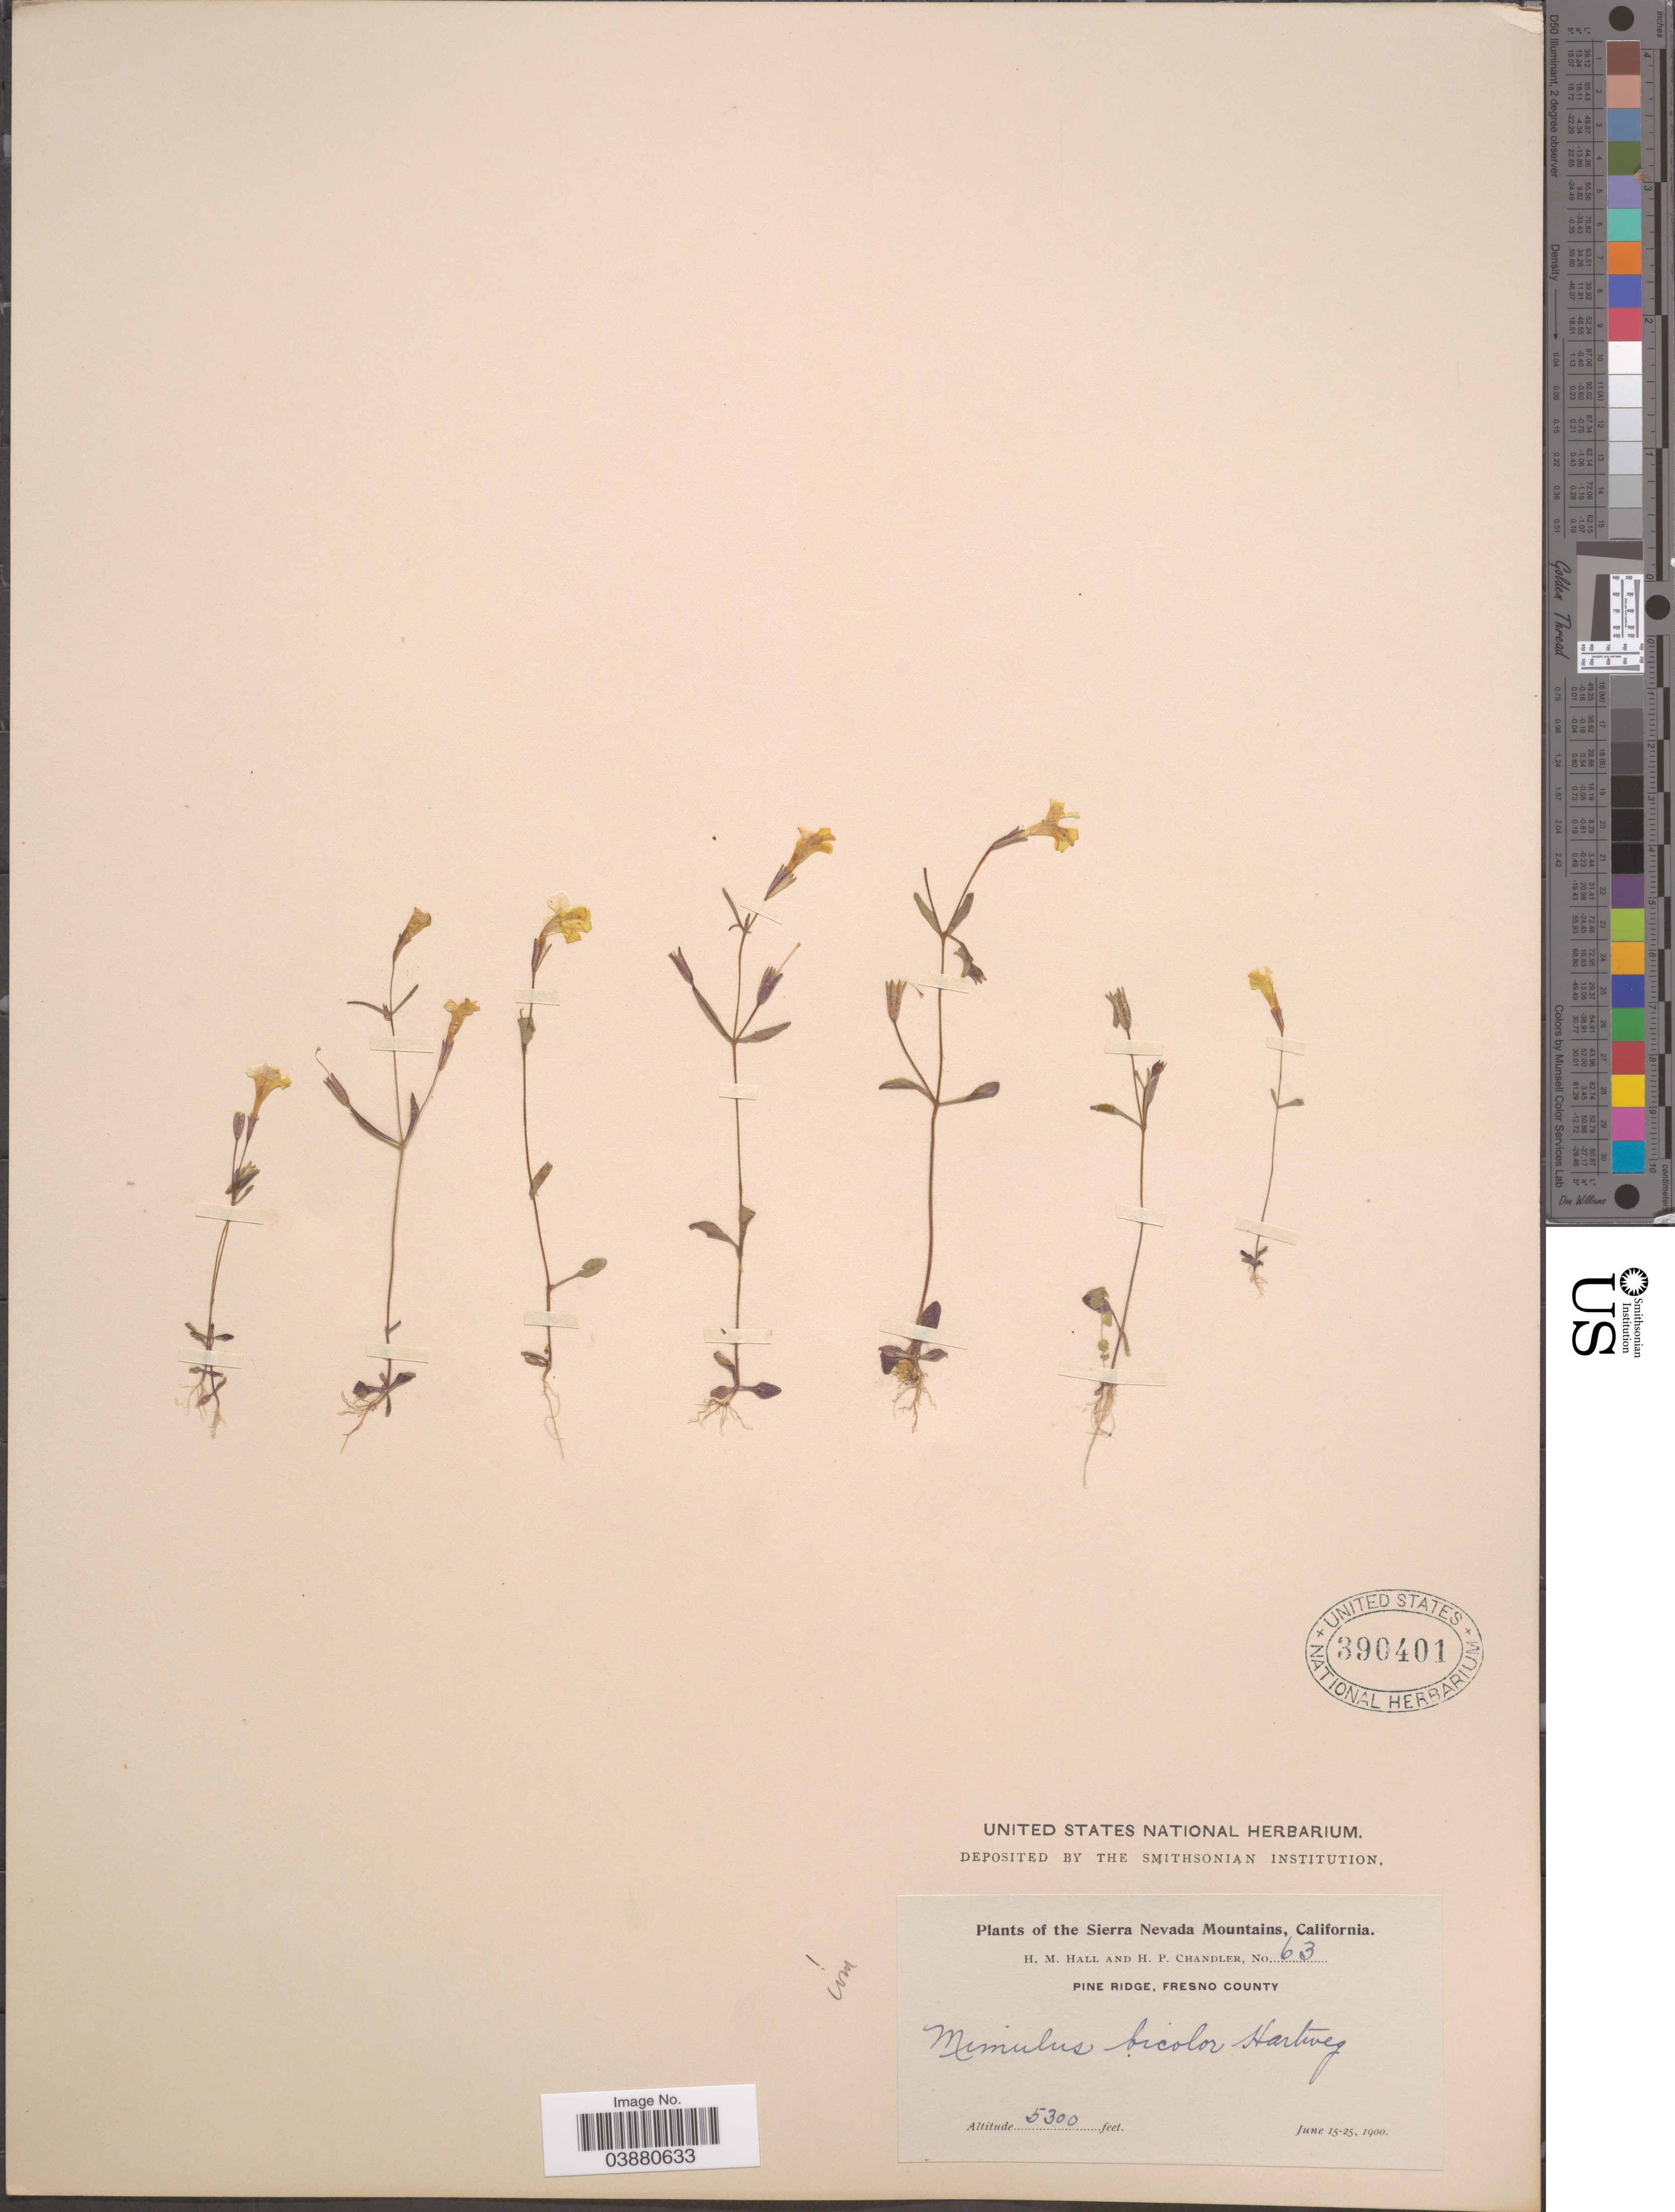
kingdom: Plantae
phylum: Tracheophyta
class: Magnoliopsida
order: Lamiales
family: Phrymaceae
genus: Mimulus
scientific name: Mimulus bicolor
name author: Hartw. ex Benth.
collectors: H. M. Hall & H. Chandler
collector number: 63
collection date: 1900-06-15/1900-06-25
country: United States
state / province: California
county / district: Fresno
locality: The Sierra Nevada Mountains. Pine Ridge, Fresno County.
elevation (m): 1615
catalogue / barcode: US 390401